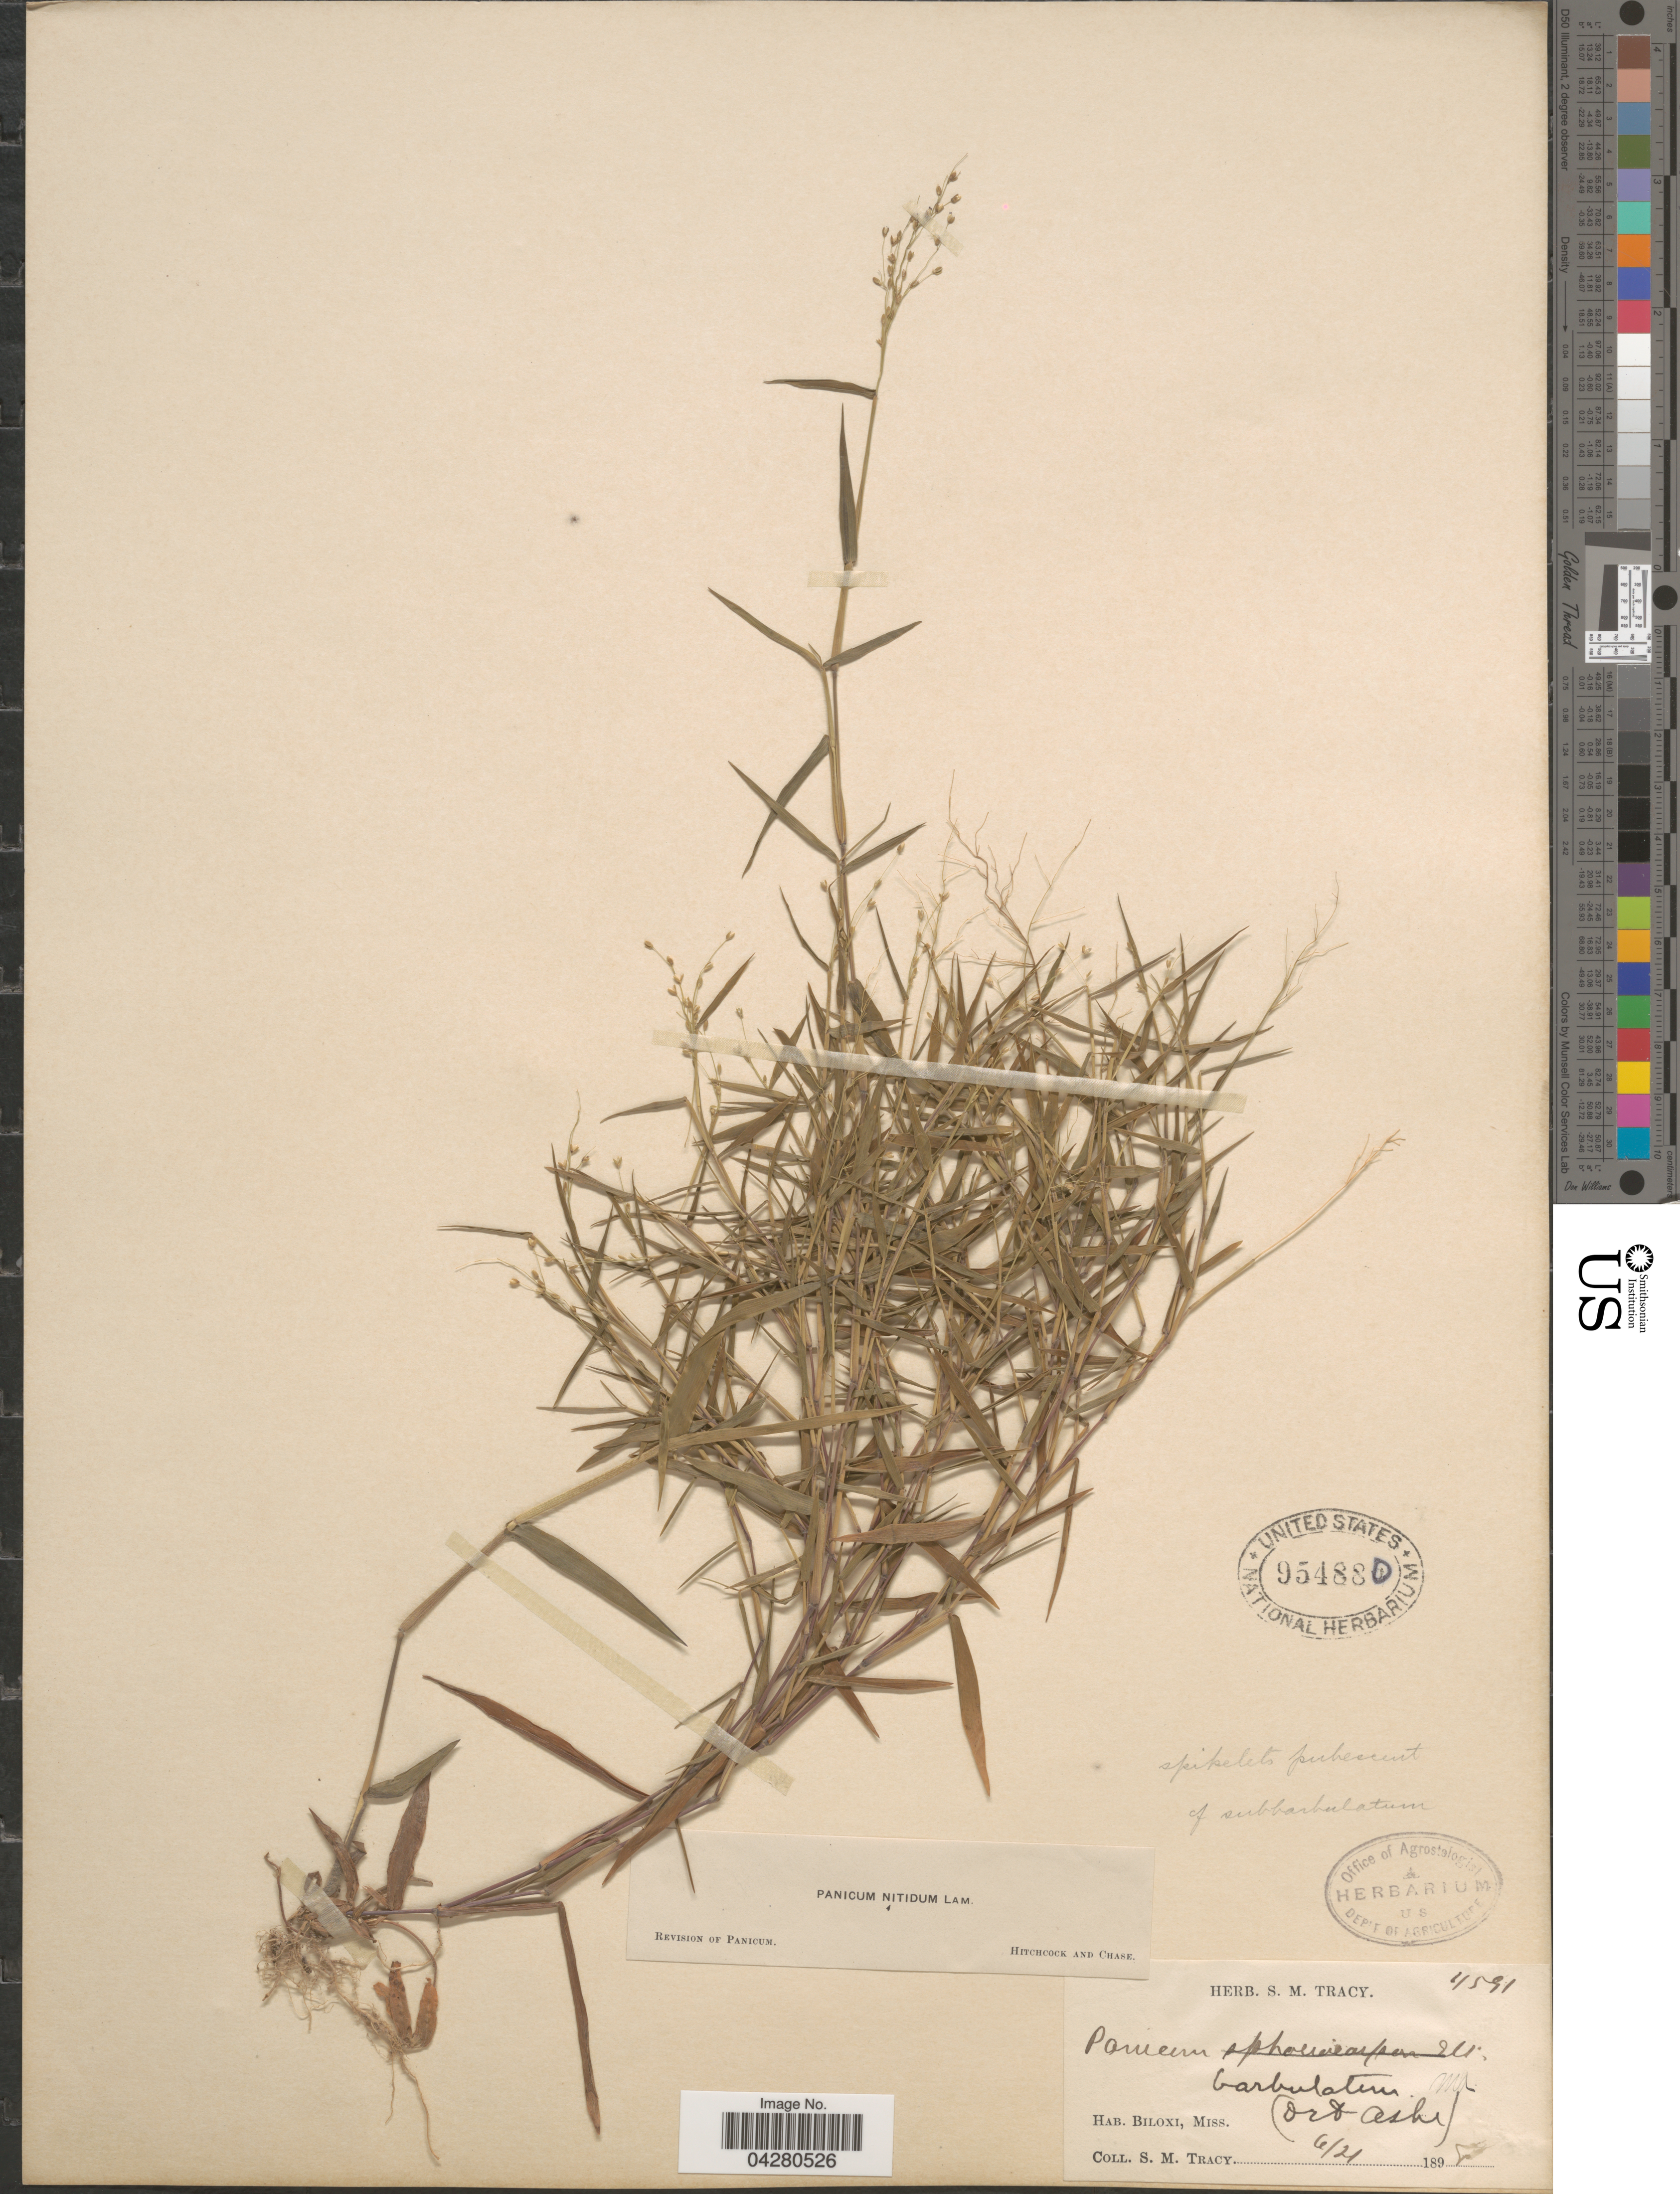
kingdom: Plantae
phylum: Tracheophyta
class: Liliopsida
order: Poales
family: Poaceae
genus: Dichanthelium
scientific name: Dichanthelium dichotomum var. dichotomum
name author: (L.) Gould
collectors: S. M. Tracy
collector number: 4591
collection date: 1895-06-21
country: United States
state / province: Mississippi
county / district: Harrison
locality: Biloxi.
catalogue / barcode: US 954880